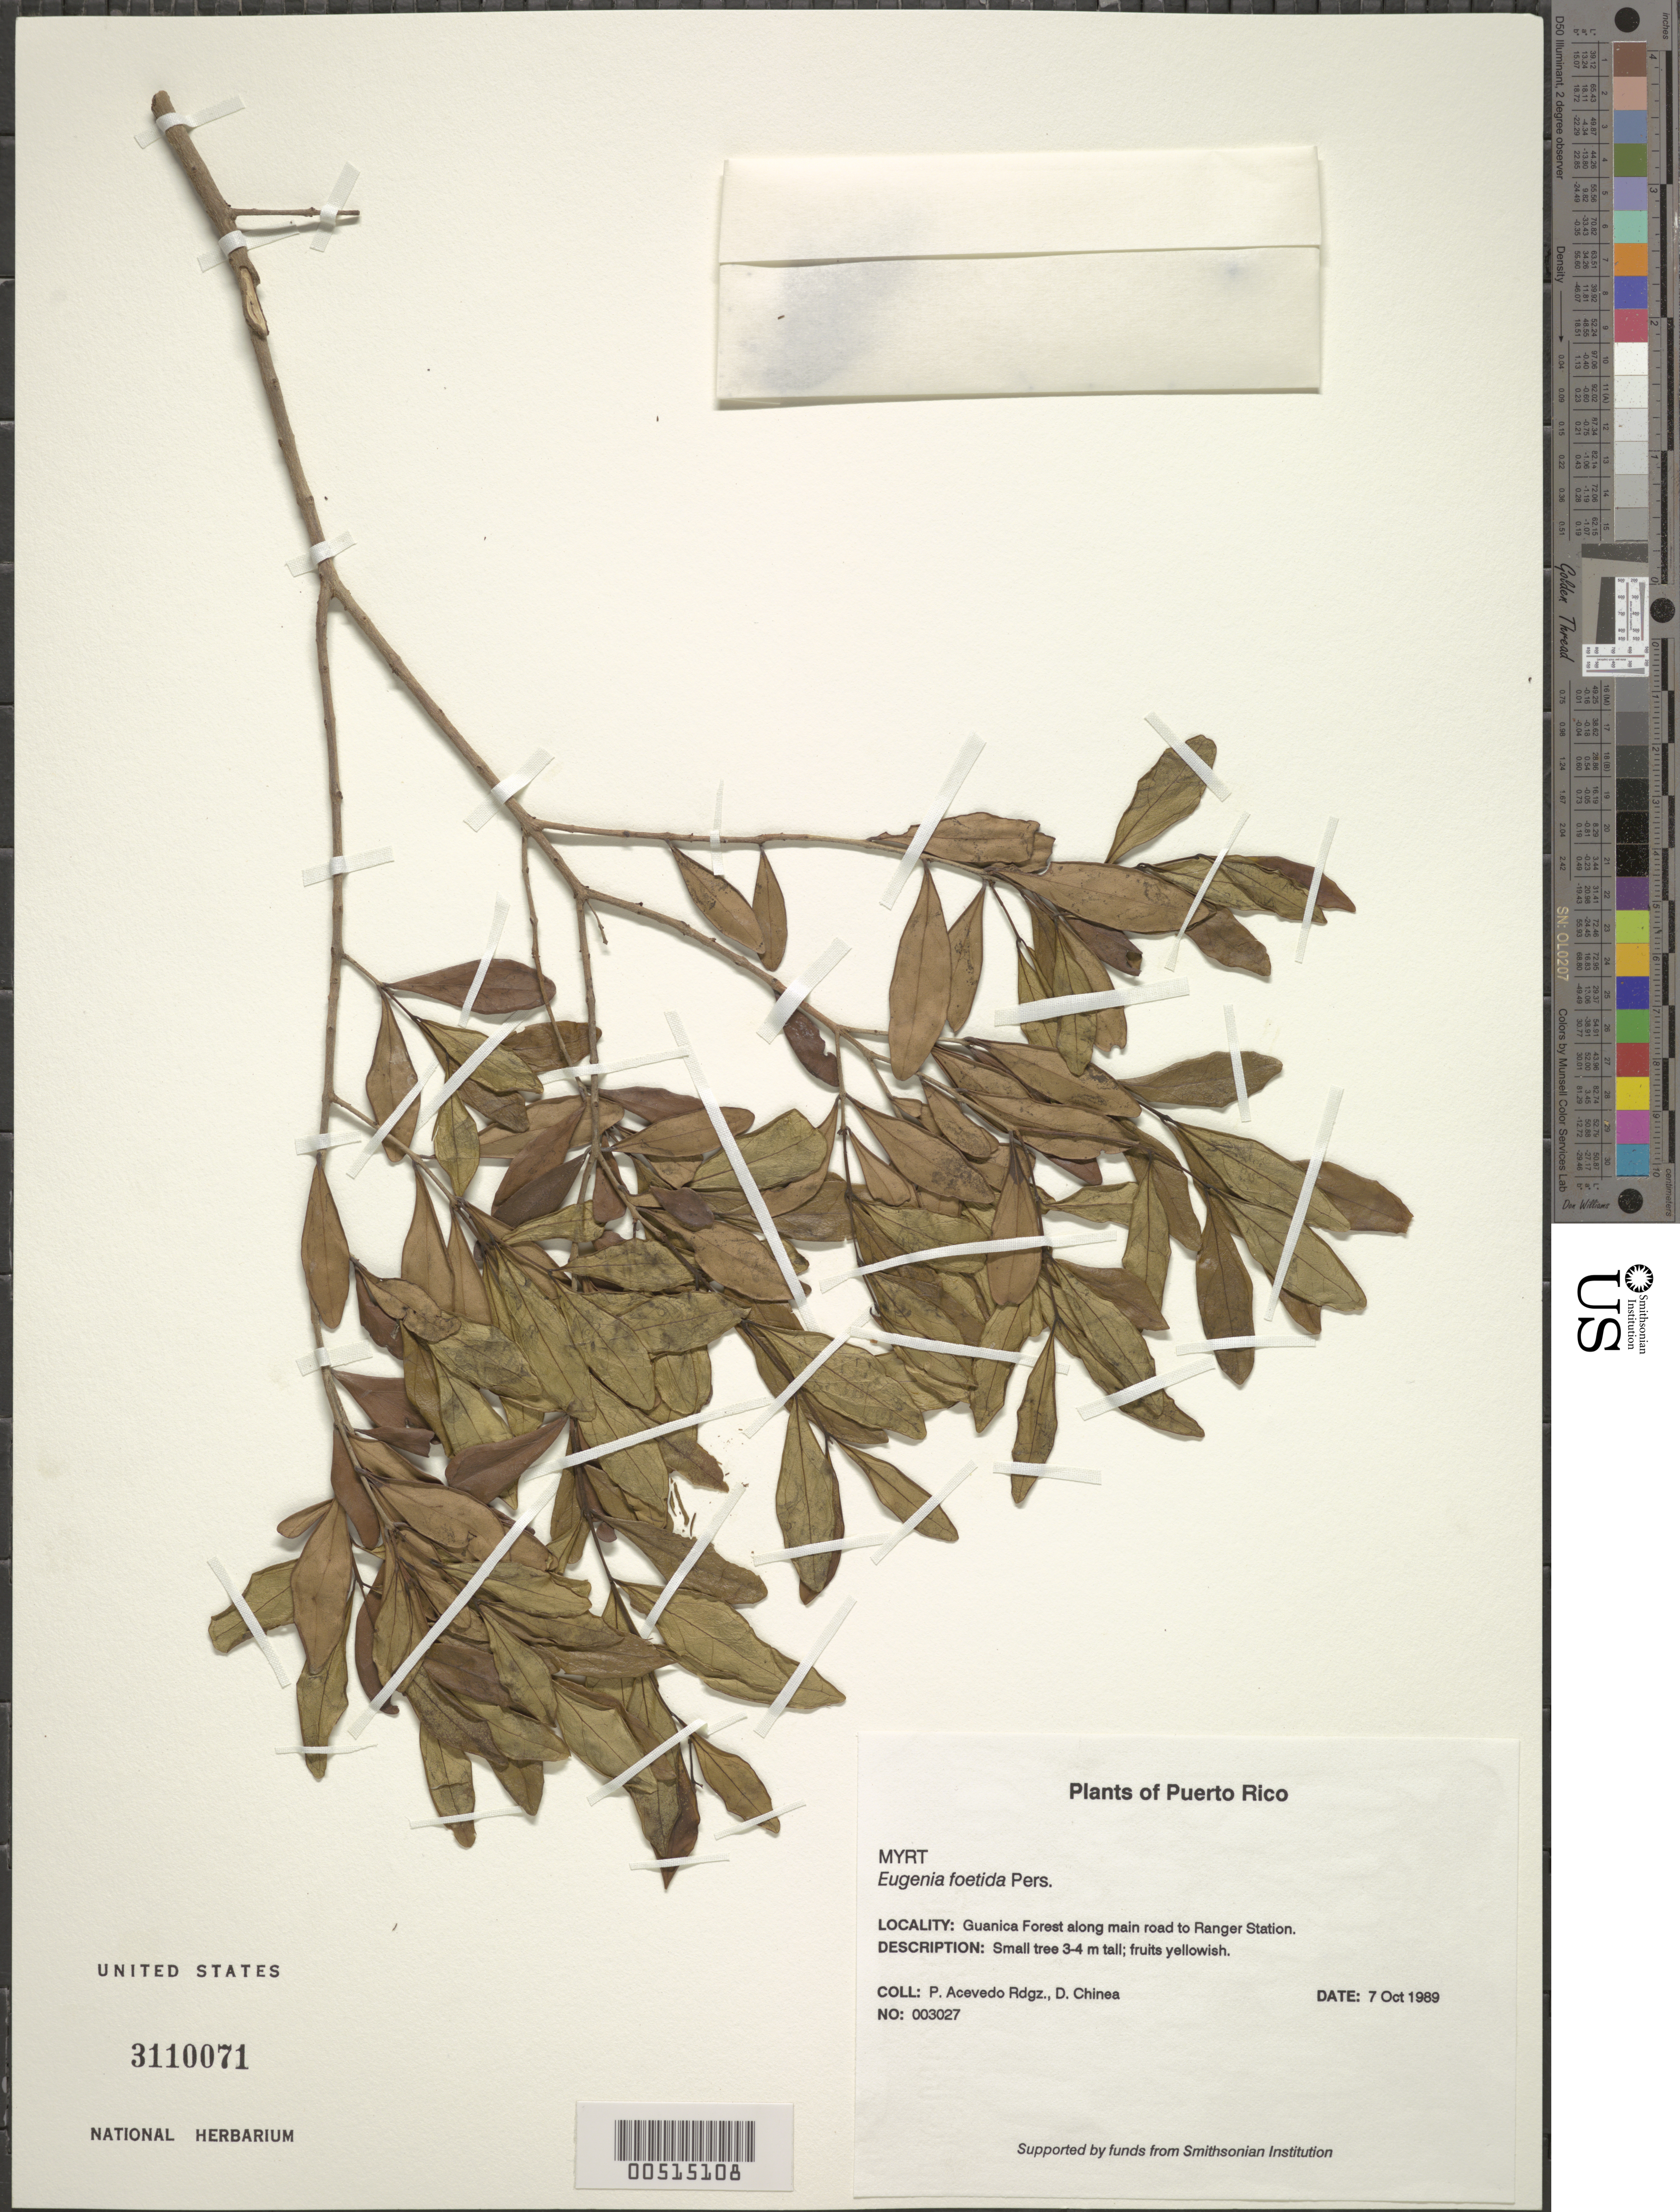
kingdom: Plantae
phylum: Tracheophyta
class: Magnoliopsida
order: Myrtales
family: Myrtaceae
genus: Eugenia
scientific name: Eugenia foetida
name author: Pers.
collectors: P. Acevedo-Rodr. & D. Chinea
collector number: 3027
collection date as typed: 07 Oct 1989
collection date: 1989-10-07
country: Puerto Rico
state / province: Guánica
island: Puerto Rico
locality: Guánica; Guánica Forest along main road to Ranger Station.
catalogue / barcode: US 3110071